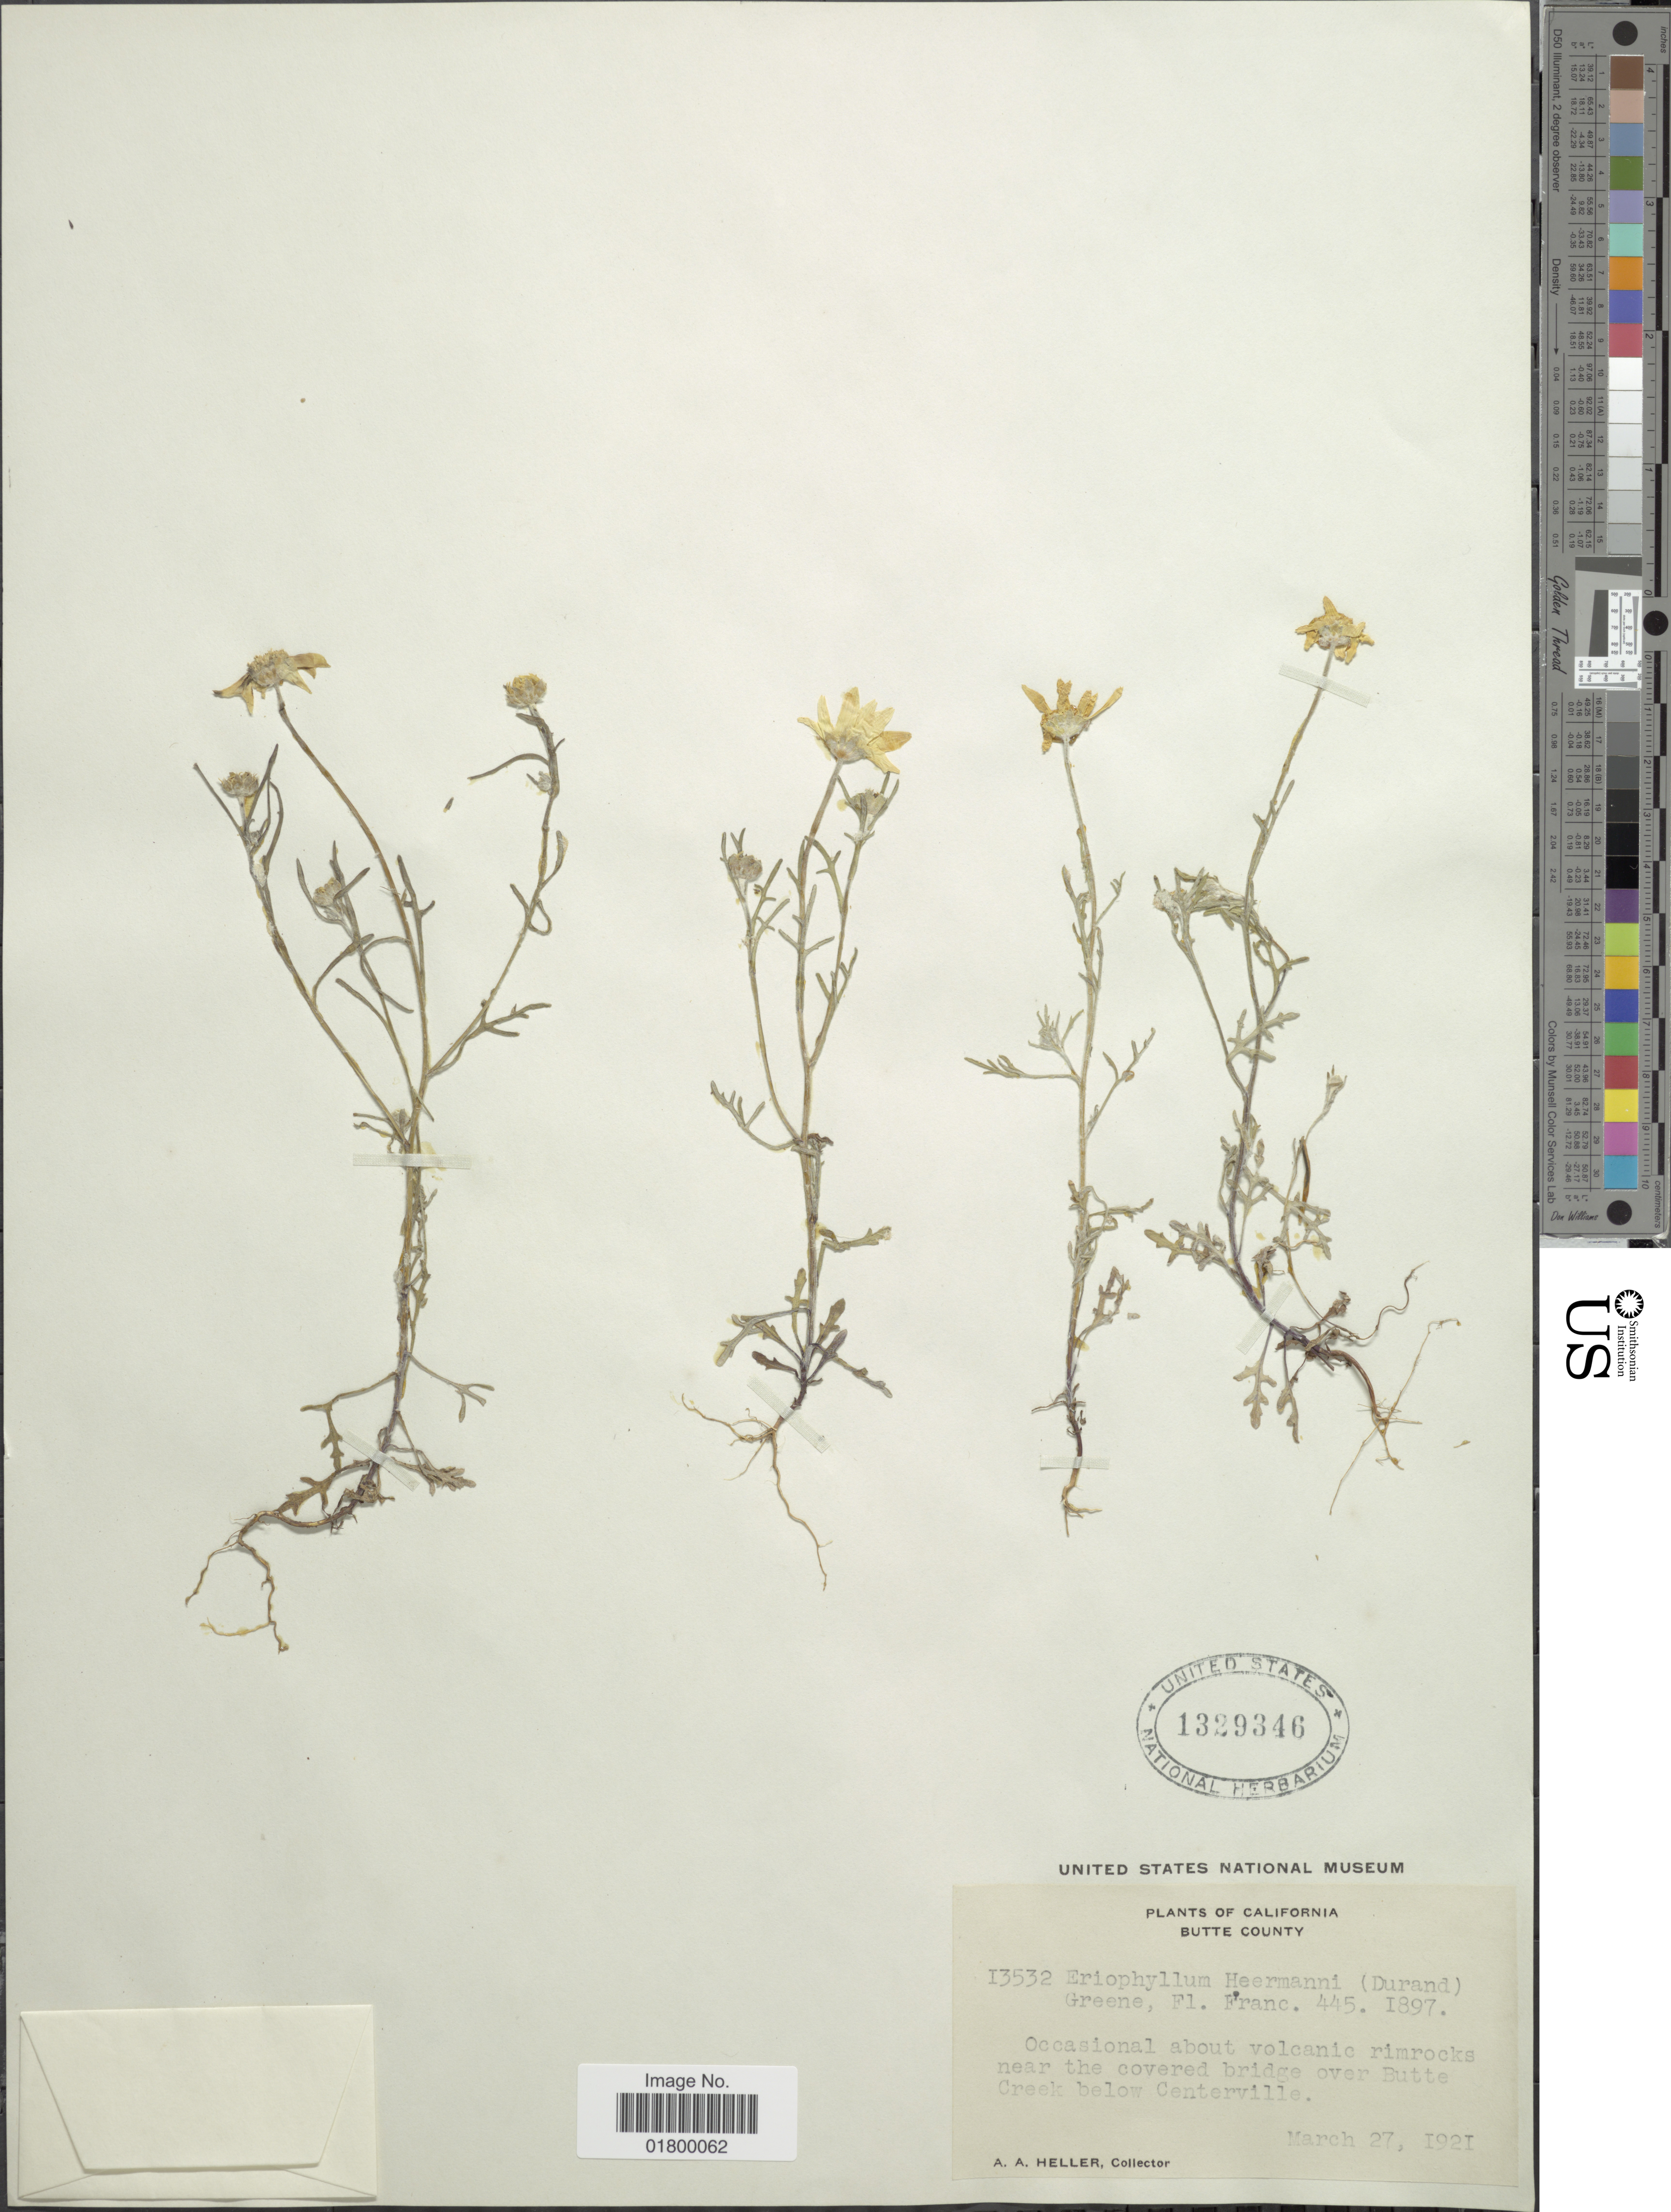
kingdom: Plantae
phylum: Tracheophyta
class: Magnoliopsida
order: Asterales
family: Asteraceae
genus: Eriophyllum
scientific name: Eriophyllum heermanni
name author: Greene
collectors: A. A. Heller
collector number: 13532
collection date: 1921-03-27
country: United States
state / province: California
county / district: Butte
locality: Butte County, near the covered bridge over BUtte Creek below Centerville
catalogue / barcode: US 1329346